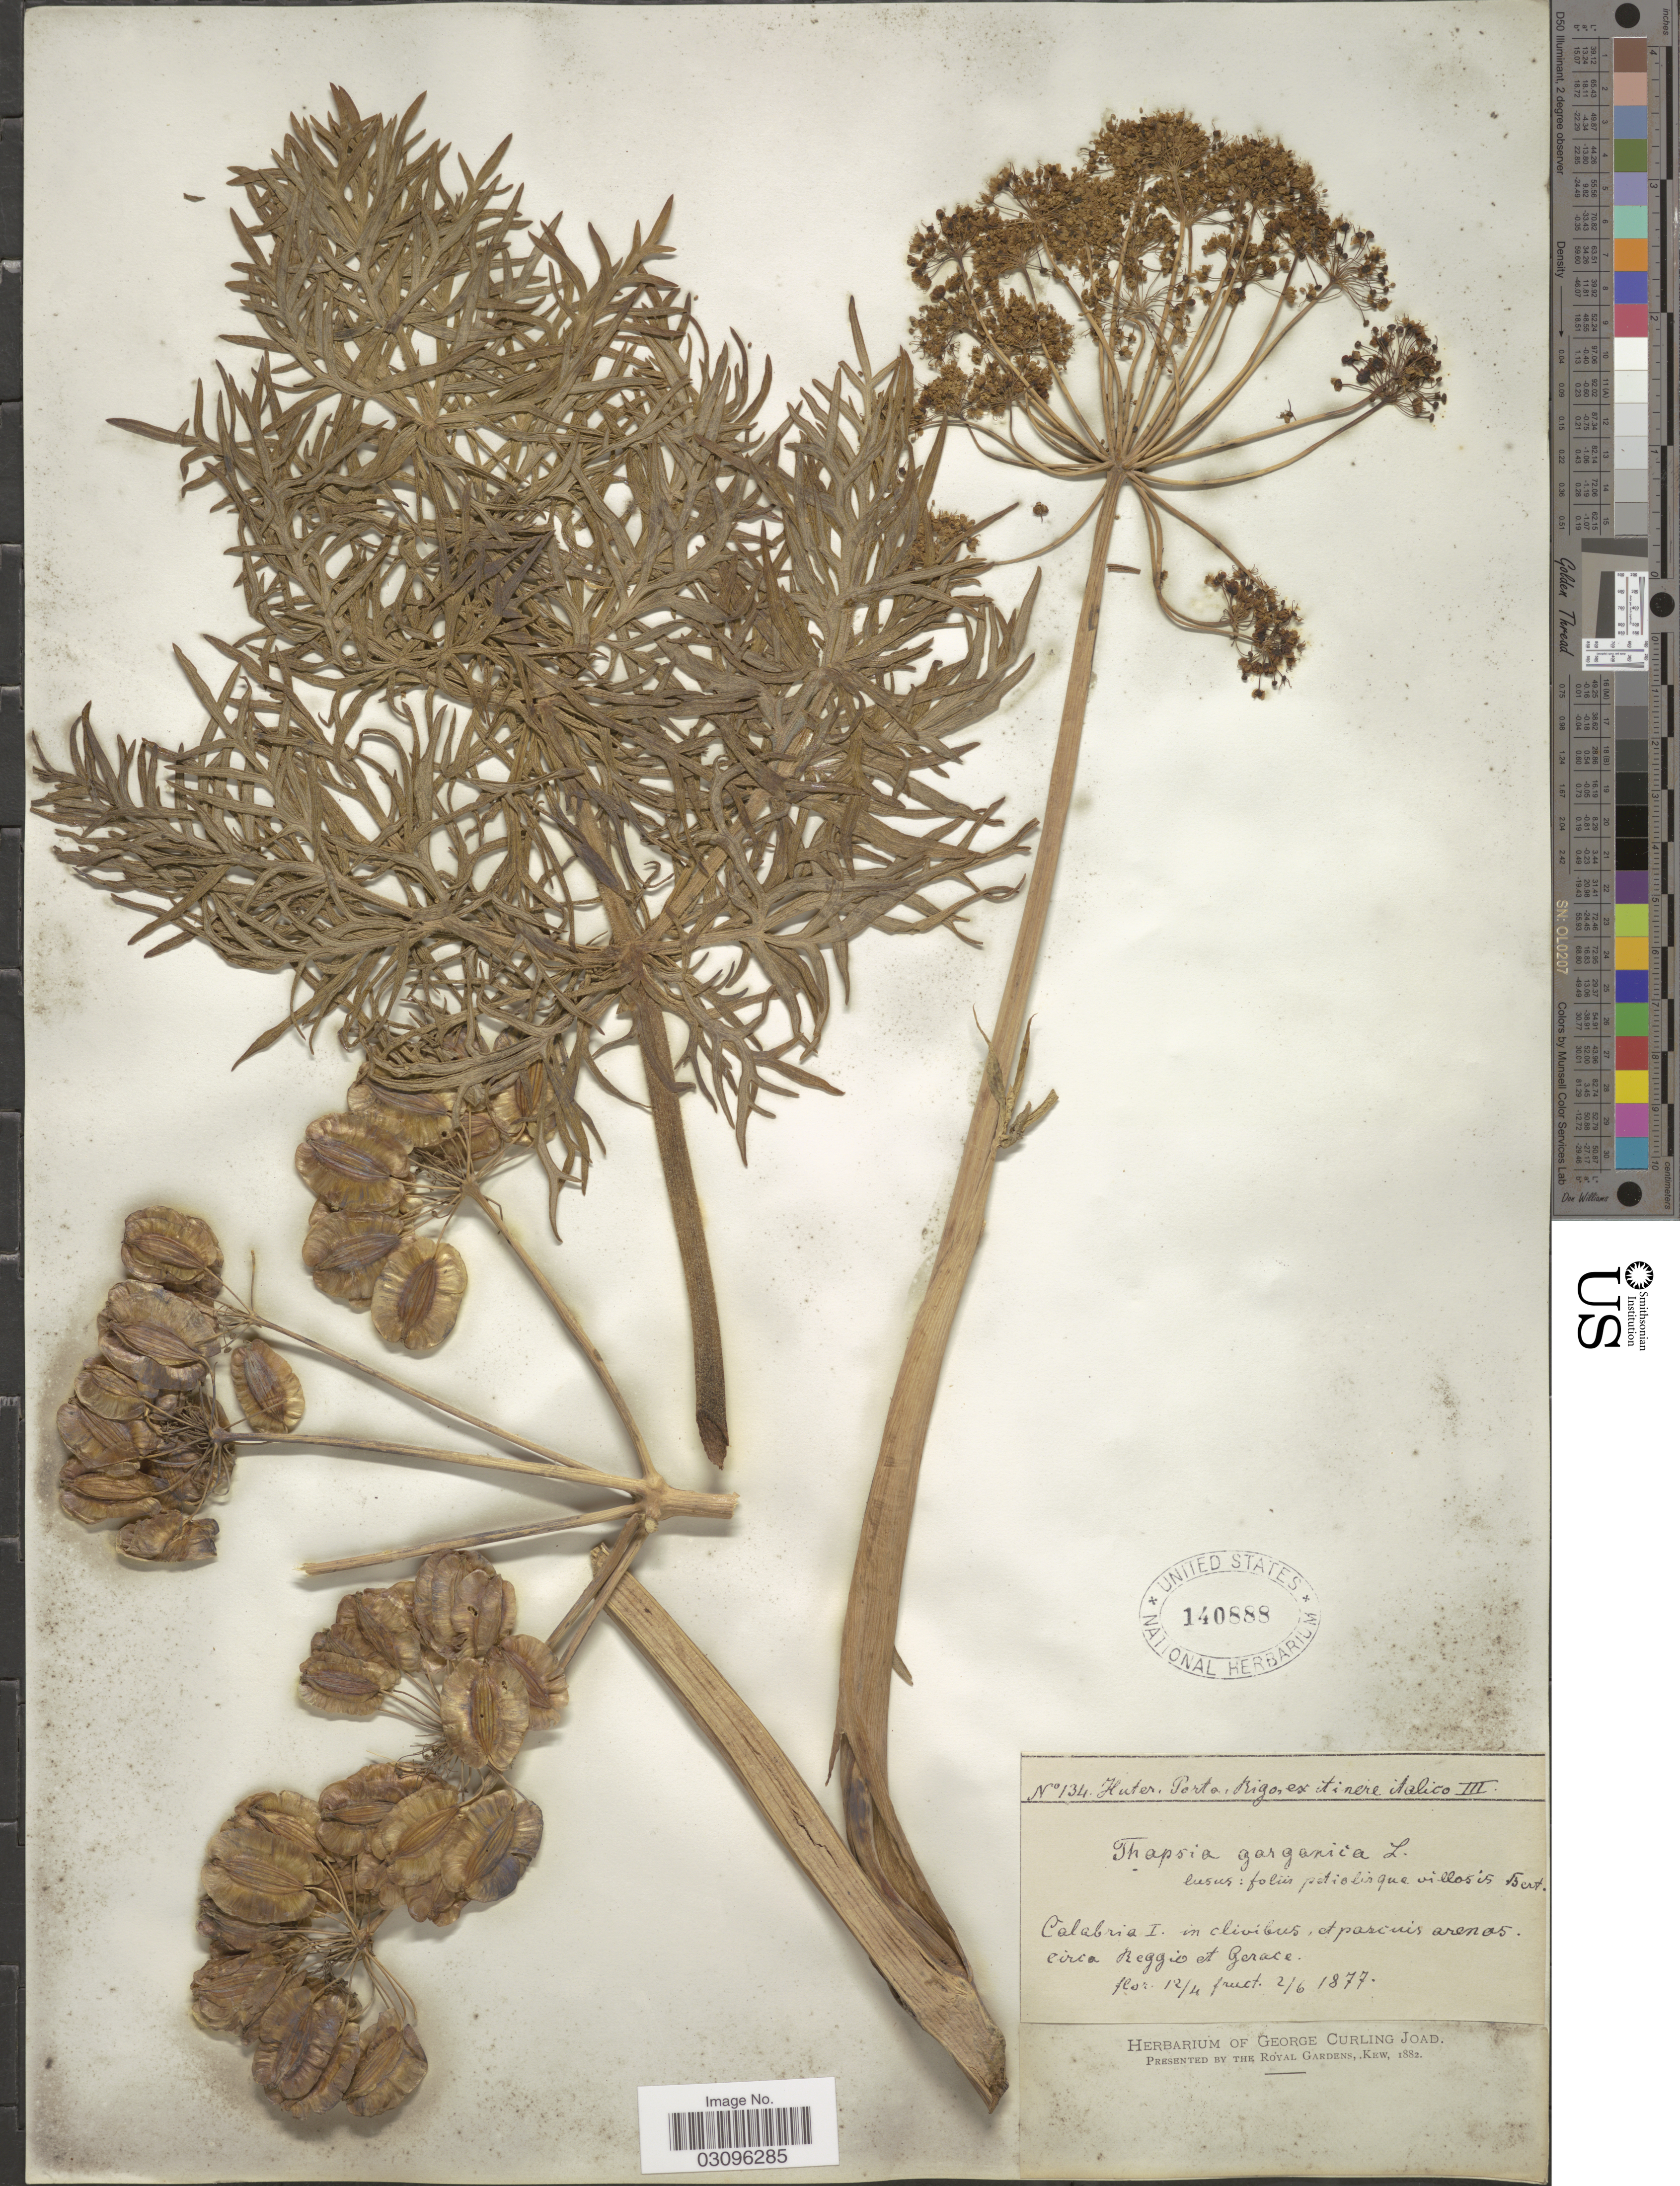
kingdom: Plantae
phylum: Tracheophyta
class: Magnoliopsida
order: Apiales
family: Apiaceae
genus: Thapsia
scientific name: Thapsia garganica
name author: L.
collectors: -. Huter, -- Porta & -- Rigo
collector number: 134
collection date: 1877-04-12/1877-06-02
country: Italy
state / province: Calabria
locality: Calabria I. in clivibus, et pascuis arenos. Circa Reggio et Gerace.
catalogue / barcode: US 140888